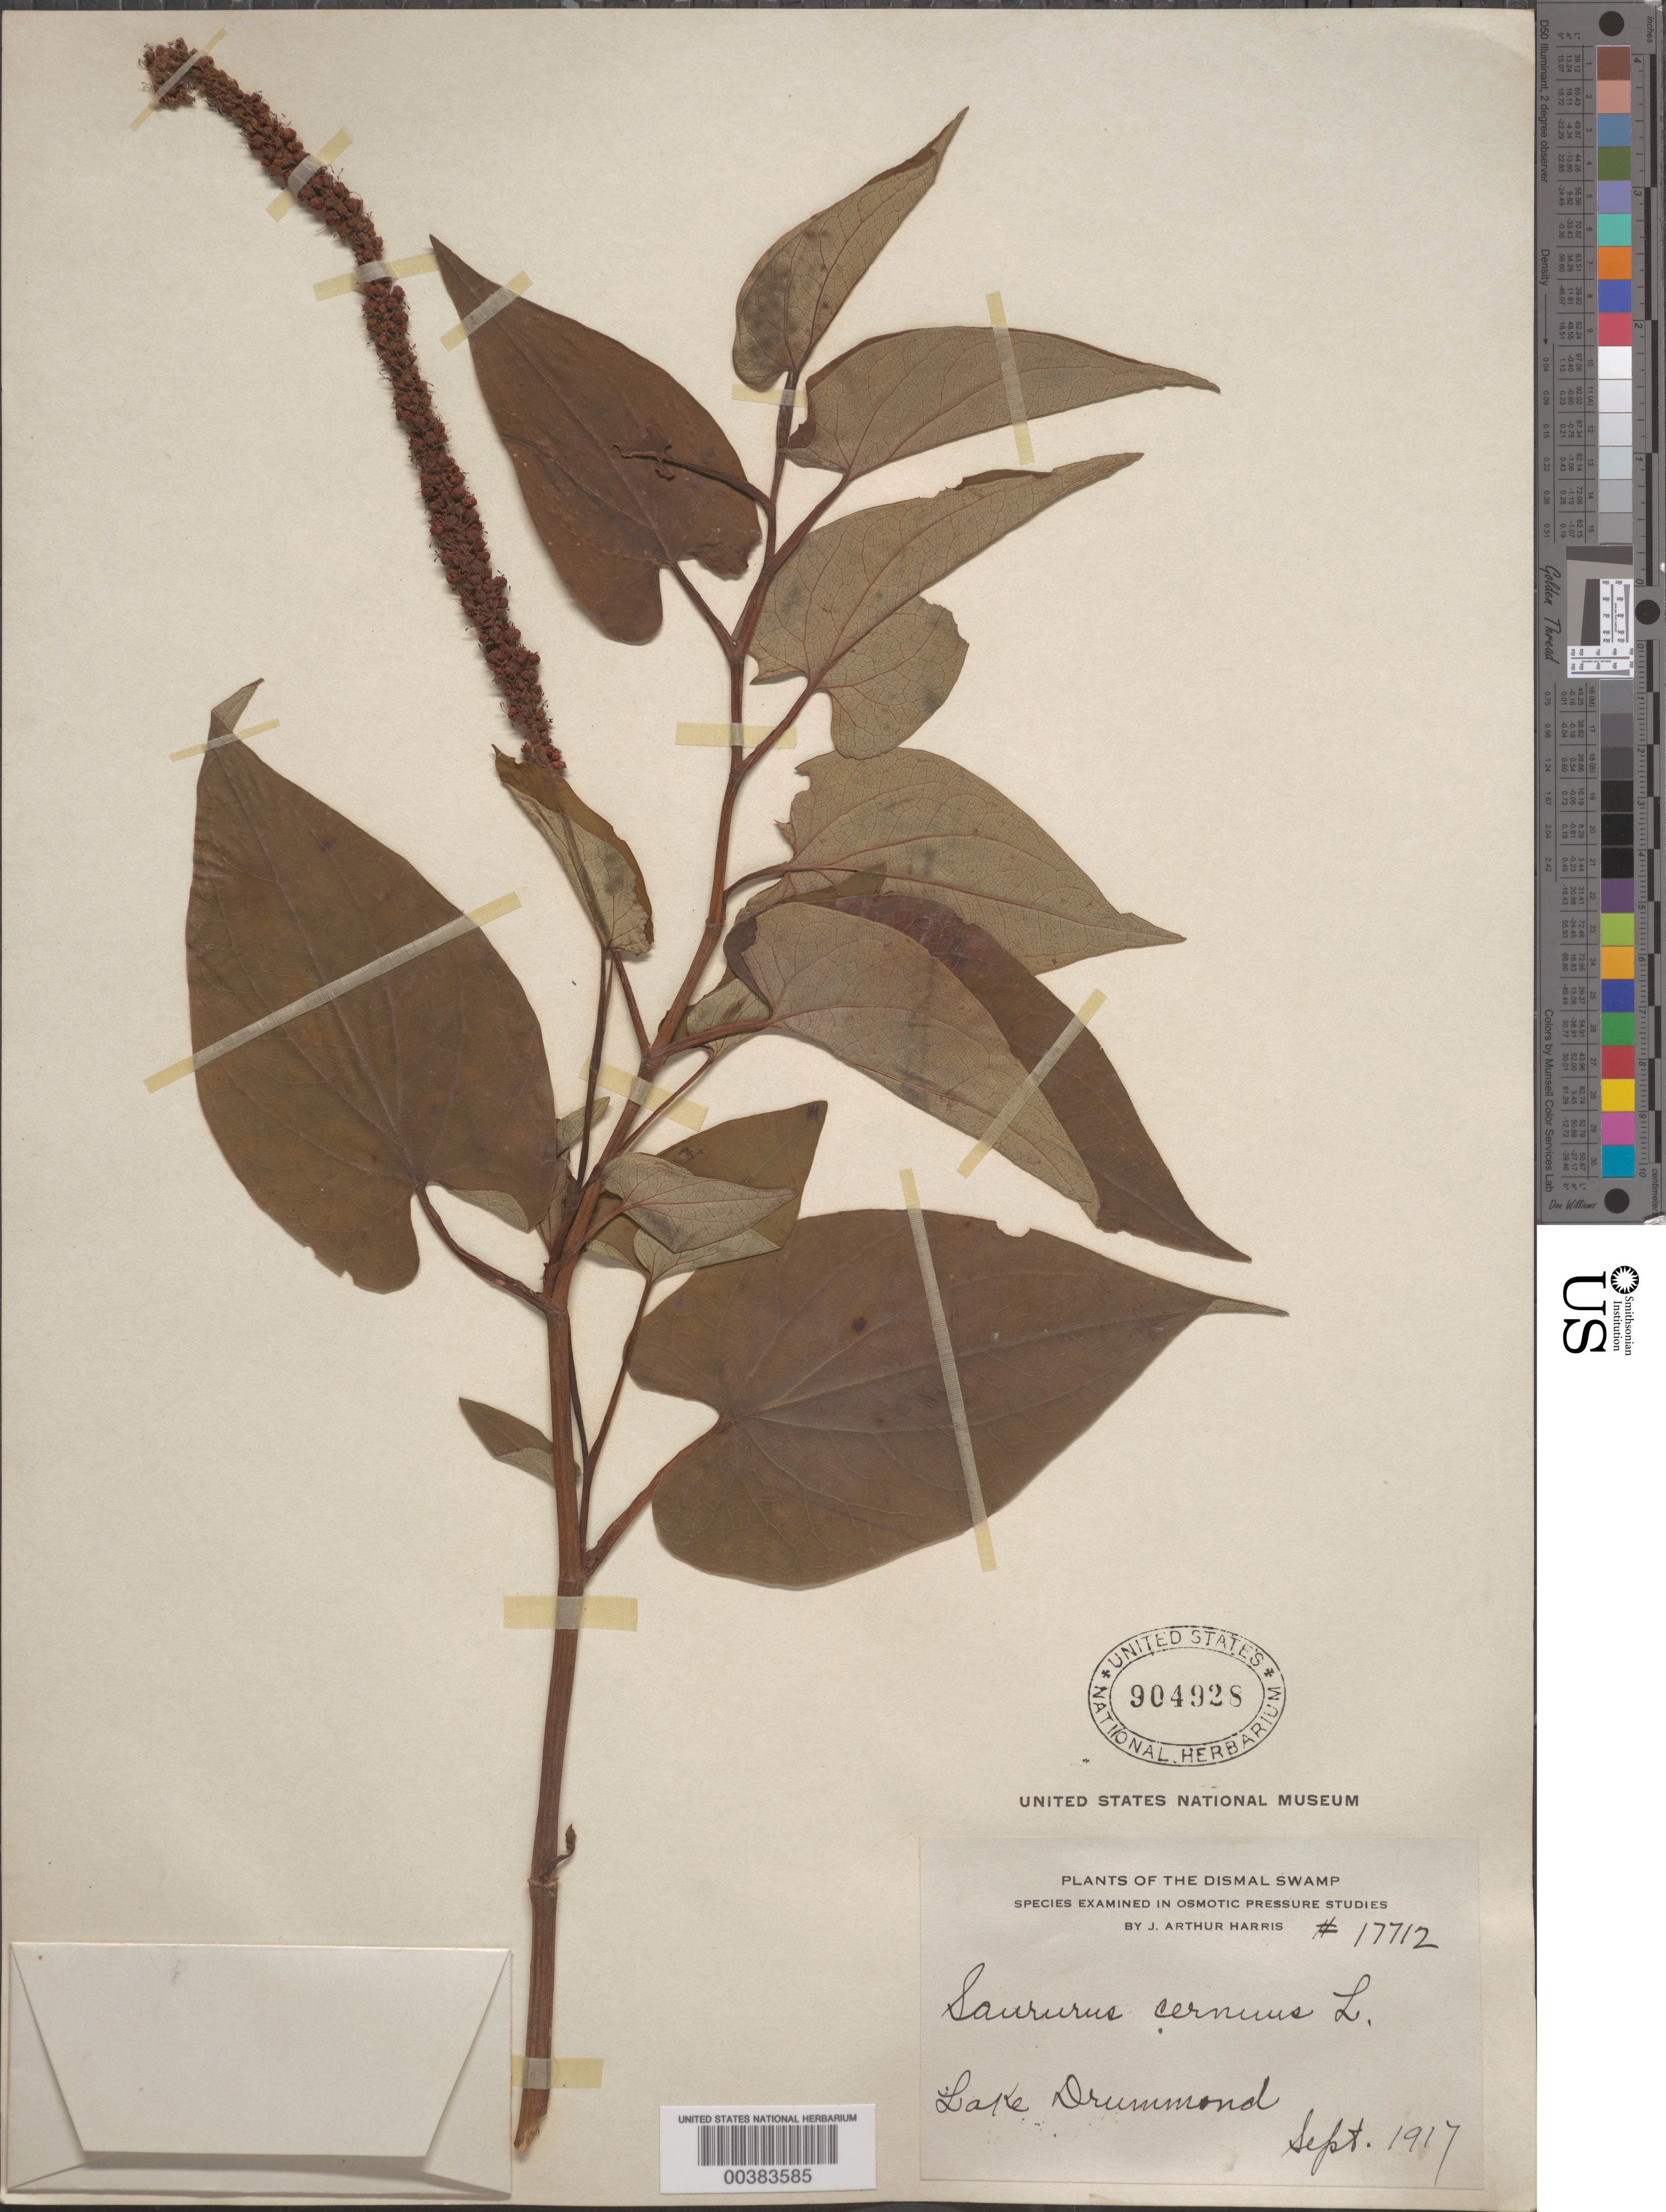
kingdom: Plantae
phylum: Tracheophyta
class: Magnoliopsida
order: Piperales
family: Saururaceae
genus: Saururus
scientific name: Saururus cernuus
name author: L.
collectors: J. A. Harris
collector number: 17712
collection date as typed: Sep 1917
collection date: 1917-09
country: United States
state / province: Virginia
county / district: City of Chesapeake / City of Suffolk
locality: Lake drummond, dismal swamp. [in former norfolk county.]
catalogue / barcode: US 904928